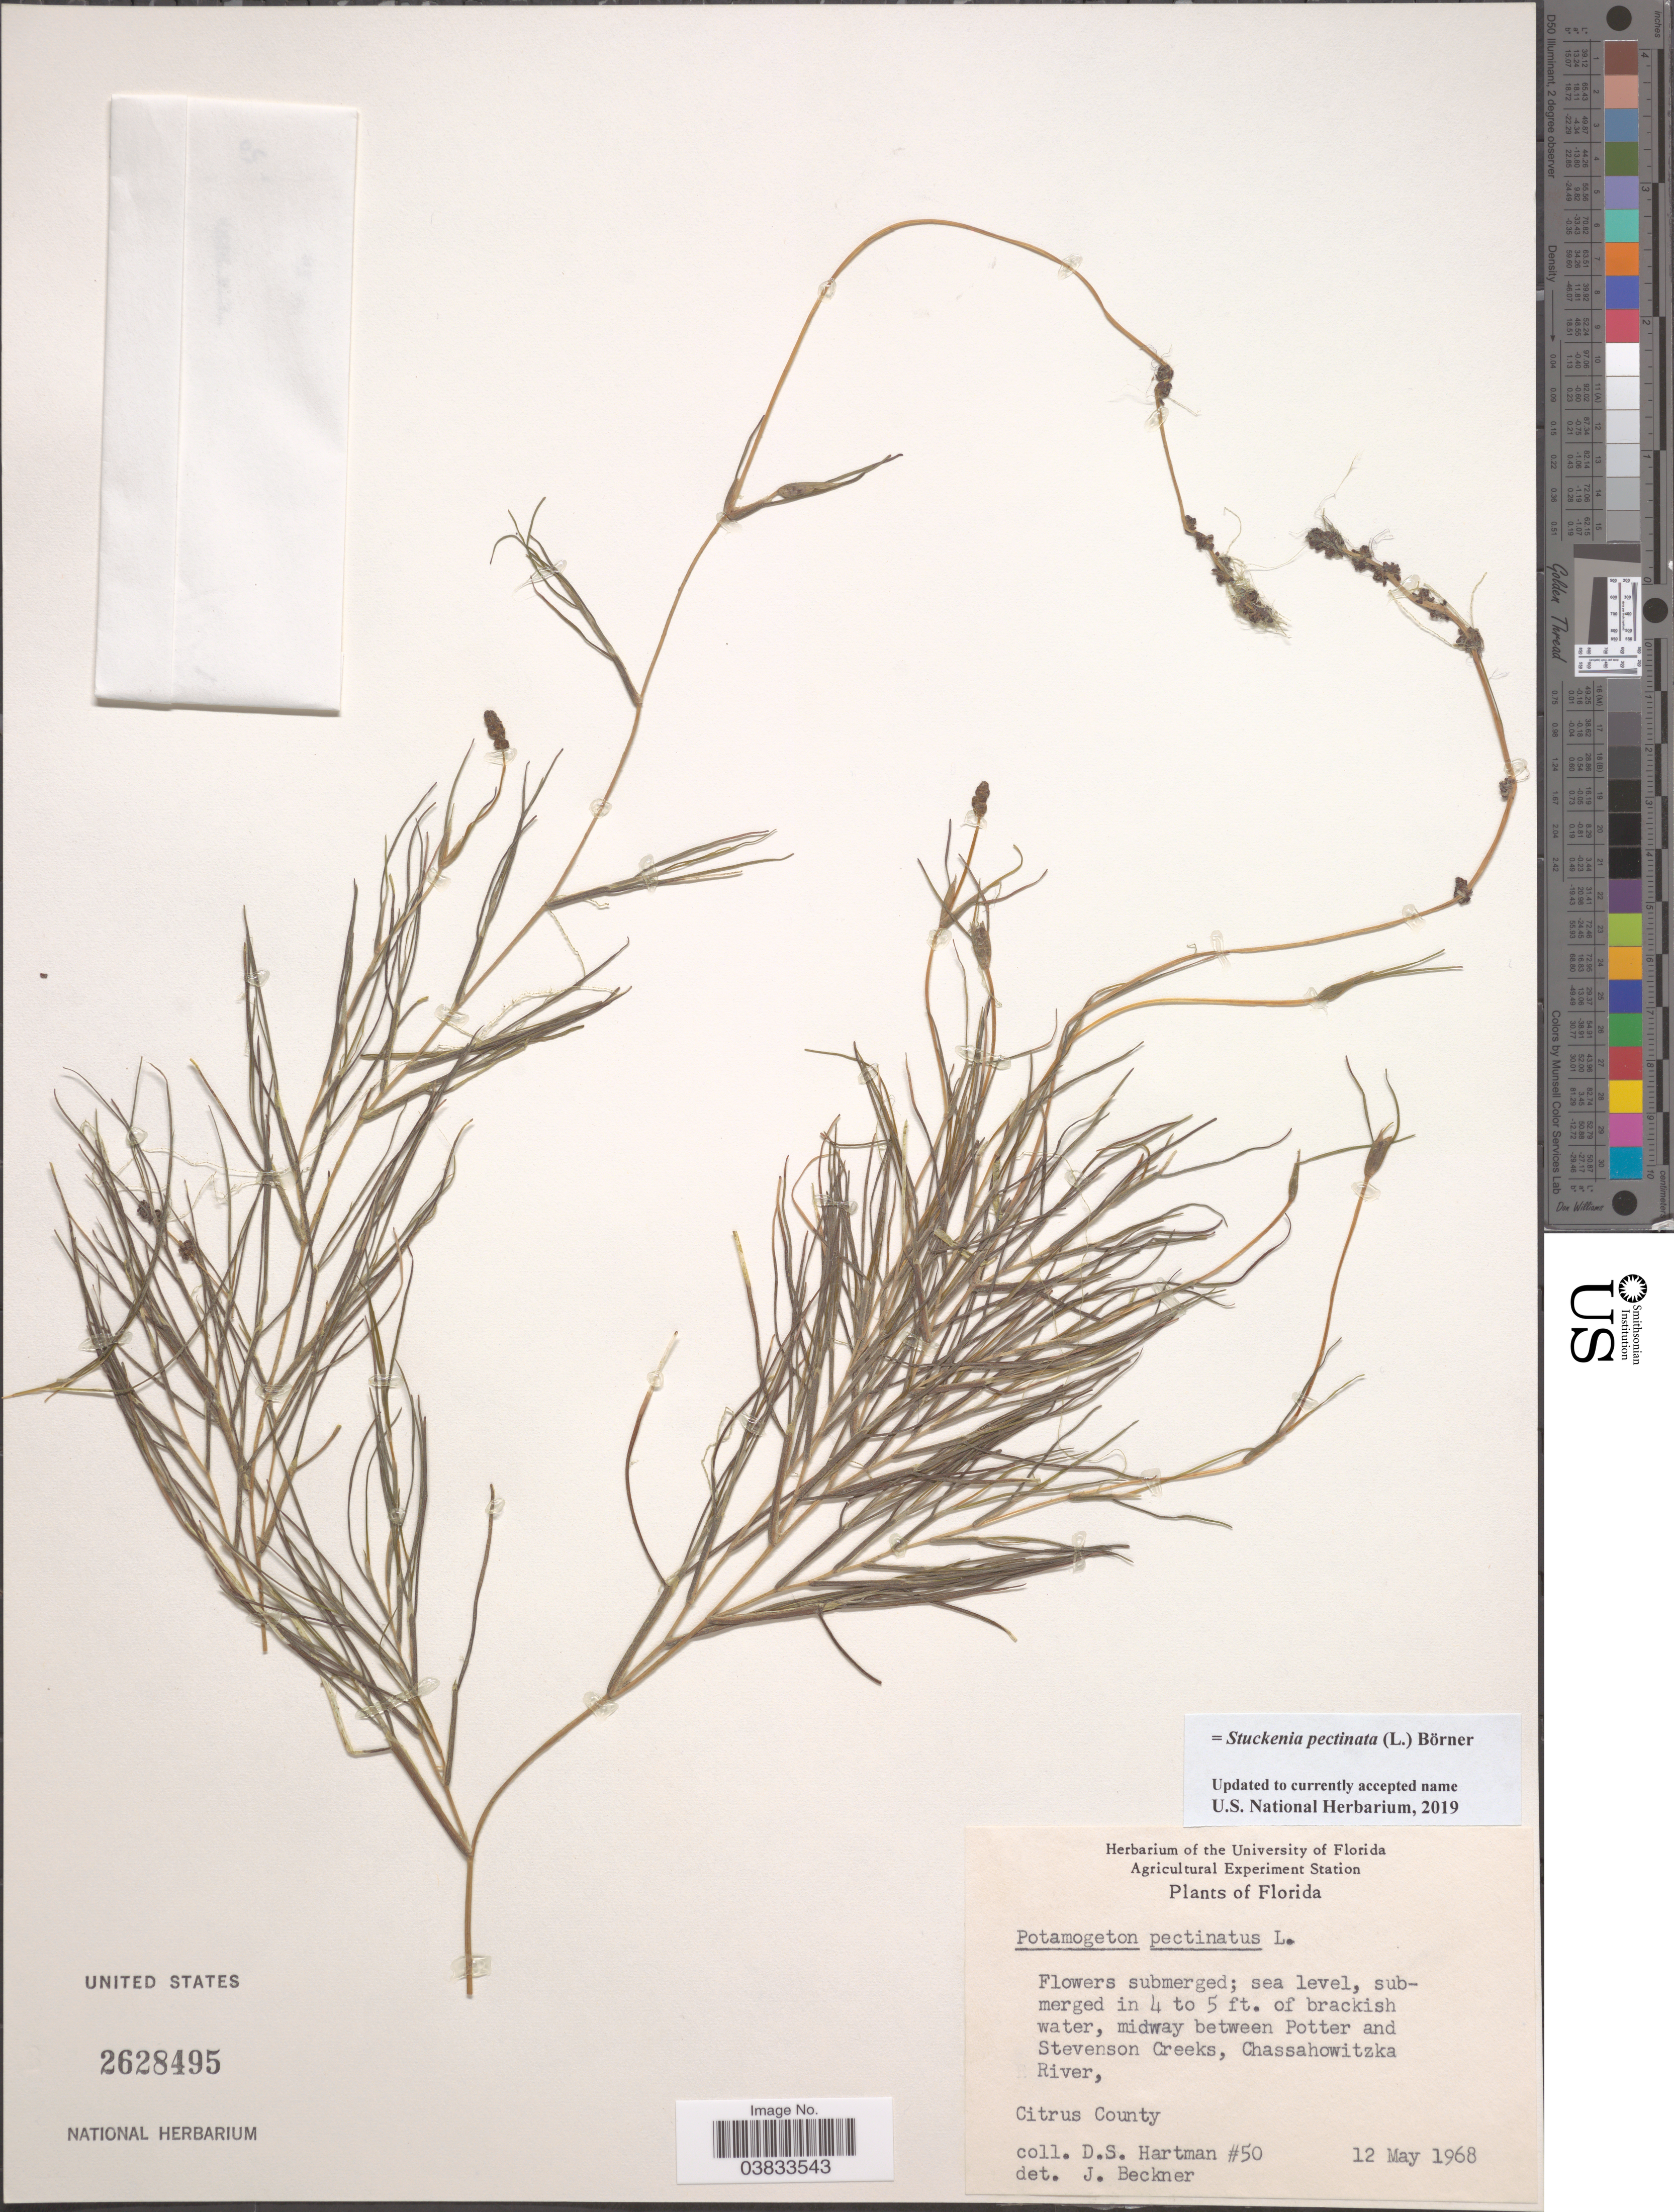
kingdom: Plantae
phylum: Tracheophyta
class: Liliopsida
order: Alismatales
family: Potamogetonaceae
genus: Stuckenia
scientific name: Stuckenia pectinata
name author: (L.) Börner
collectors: D. Hartman & J. Beckner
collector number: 50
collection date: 1968-05-12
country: United States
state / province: Florida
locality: Of brackish water, midway between Potter and Stevenson Creeks, Chassahowitzka River, Citrus County.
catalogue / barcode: US 2628495